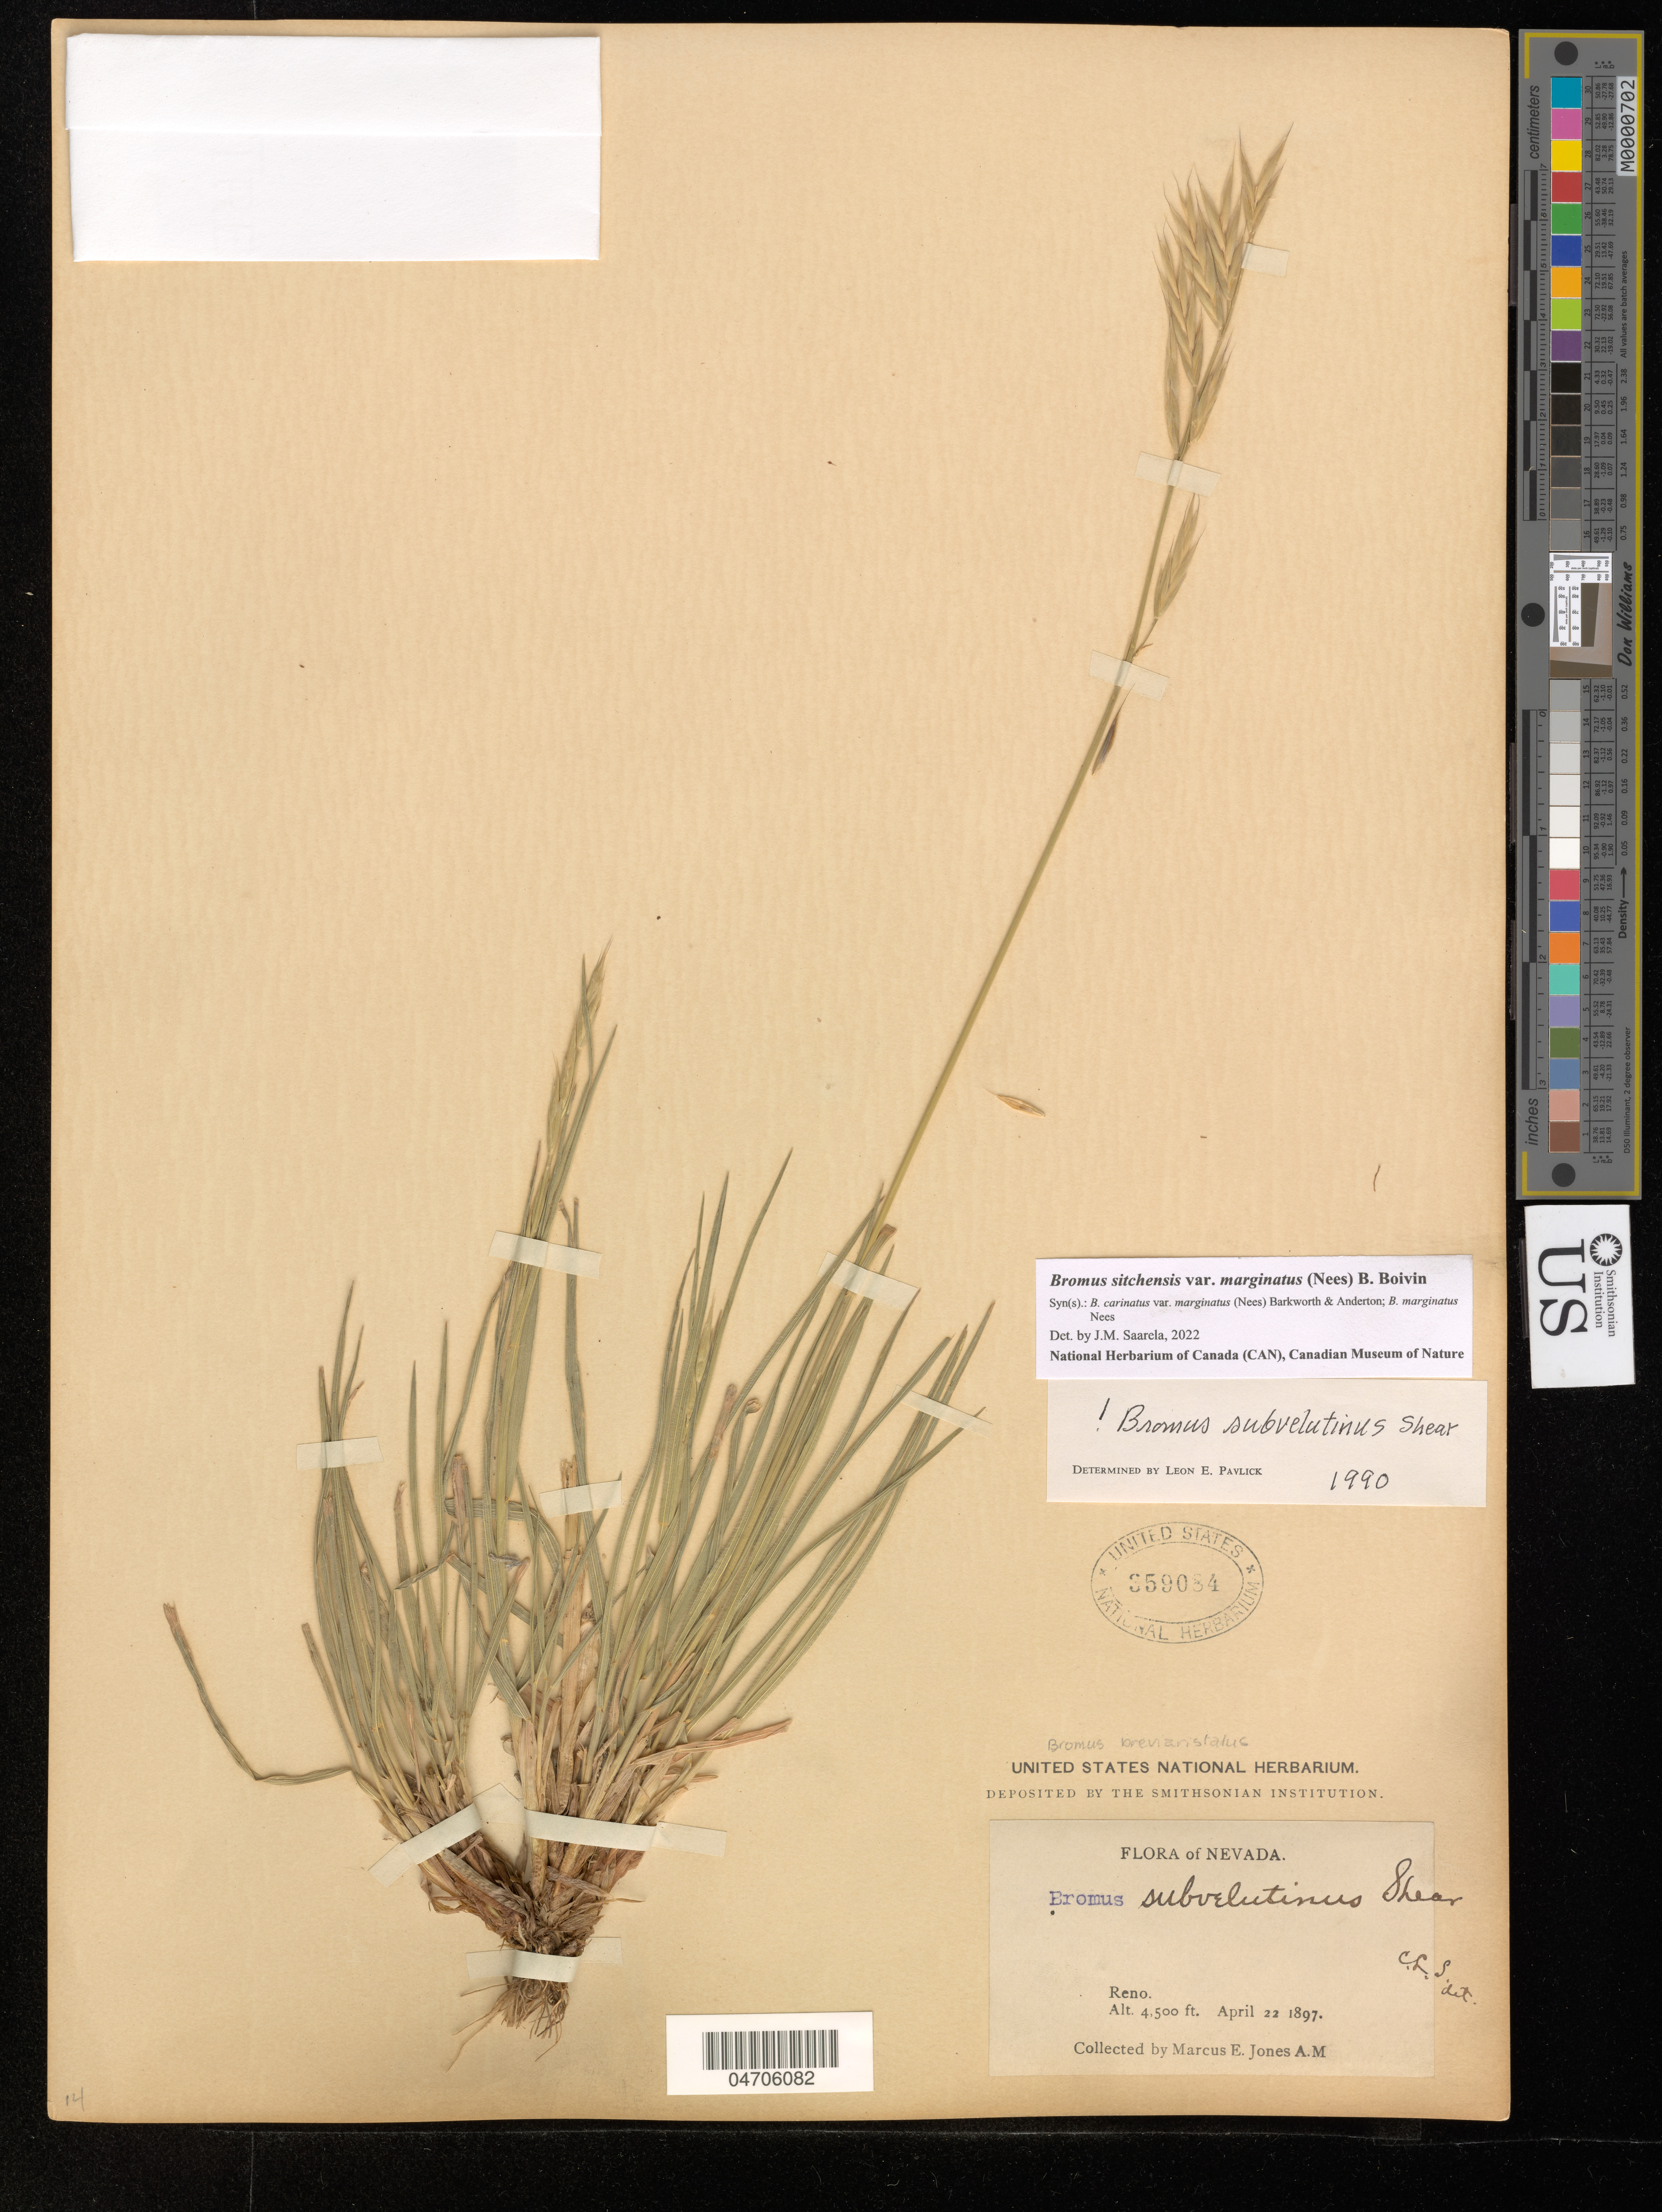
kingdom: Plantae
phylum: Tracheophyta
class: Liliopsida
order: Poales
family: Poaceae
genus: Bromus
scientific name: Bromus sitchensis var. polyanthus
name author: (Scribn. ex Shear) R.E. Brainerd & Otting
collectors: M. E. Jones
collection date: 1897-04-22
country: United States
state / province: Nevada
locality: Reno.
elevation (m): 1372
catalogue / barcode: US 359084